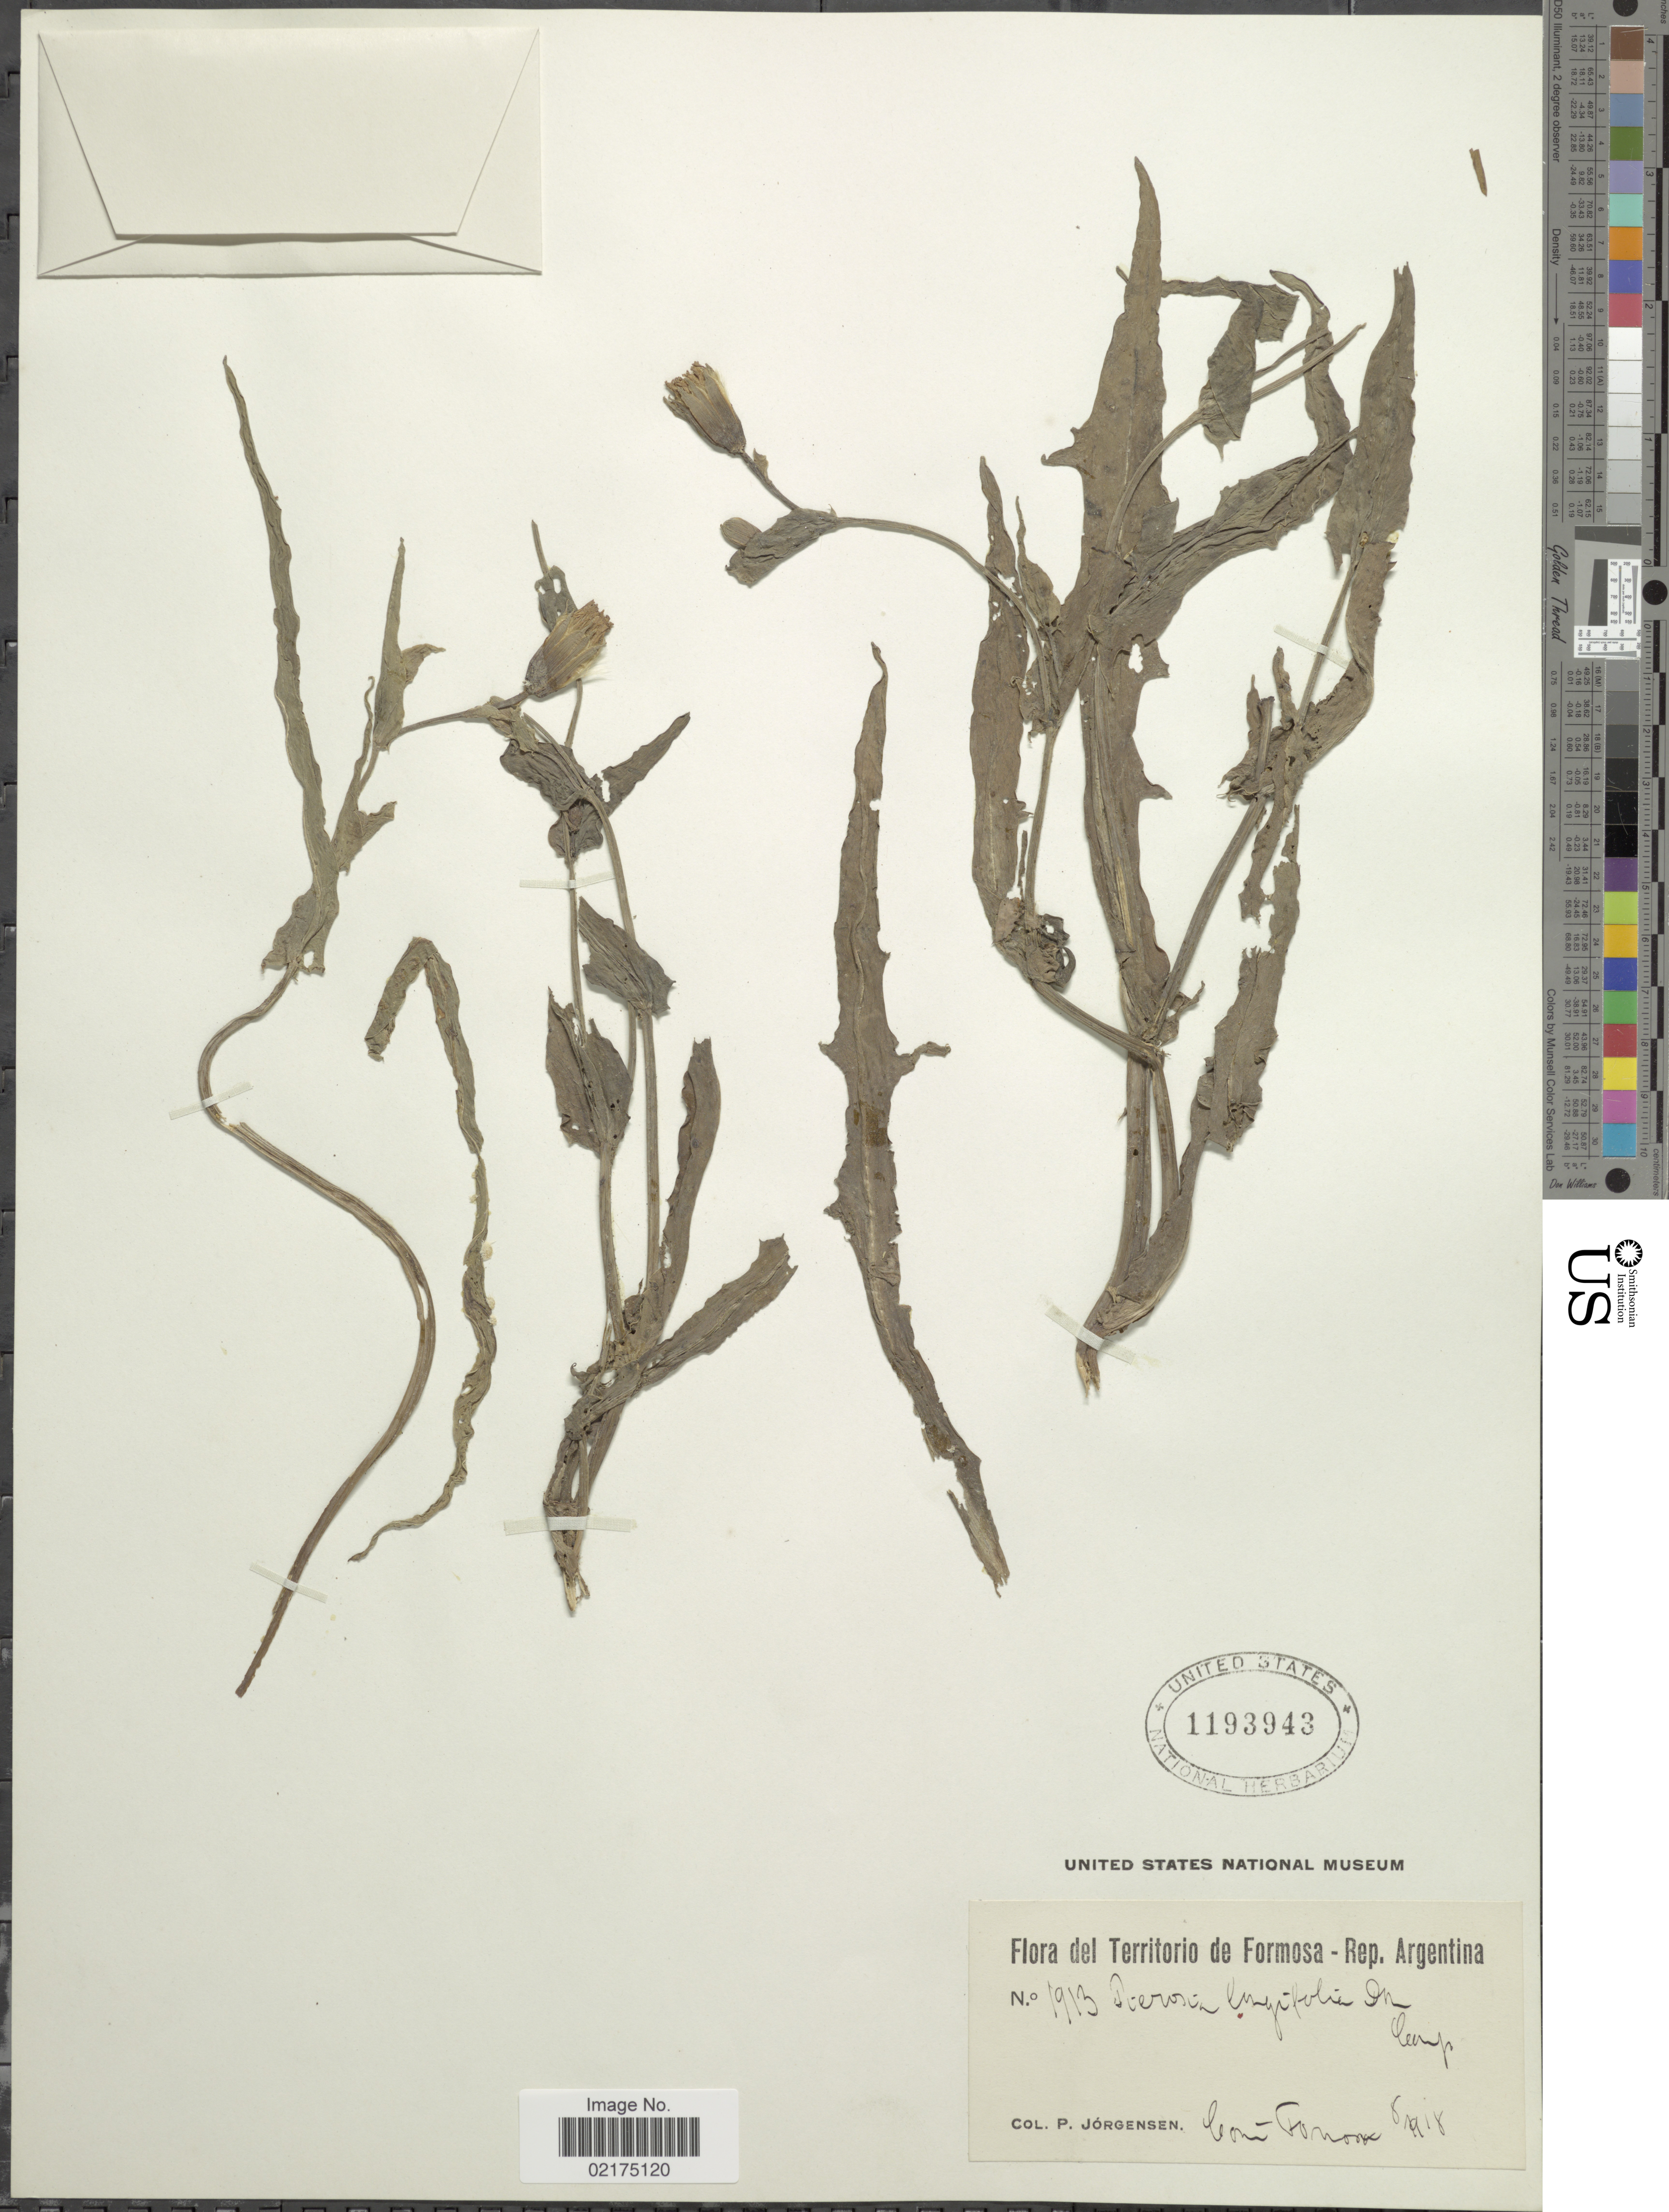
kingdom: Plantae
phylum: Tracheophyta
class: Magnoliopsida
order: Asterales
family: Asteraceae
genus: Picrosia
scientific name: Picrosia longifolia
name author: D. Don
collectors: P. Jörgensen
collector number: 1913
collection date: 1918-08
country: Argentina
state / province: Formosa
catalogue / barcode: US 1193943